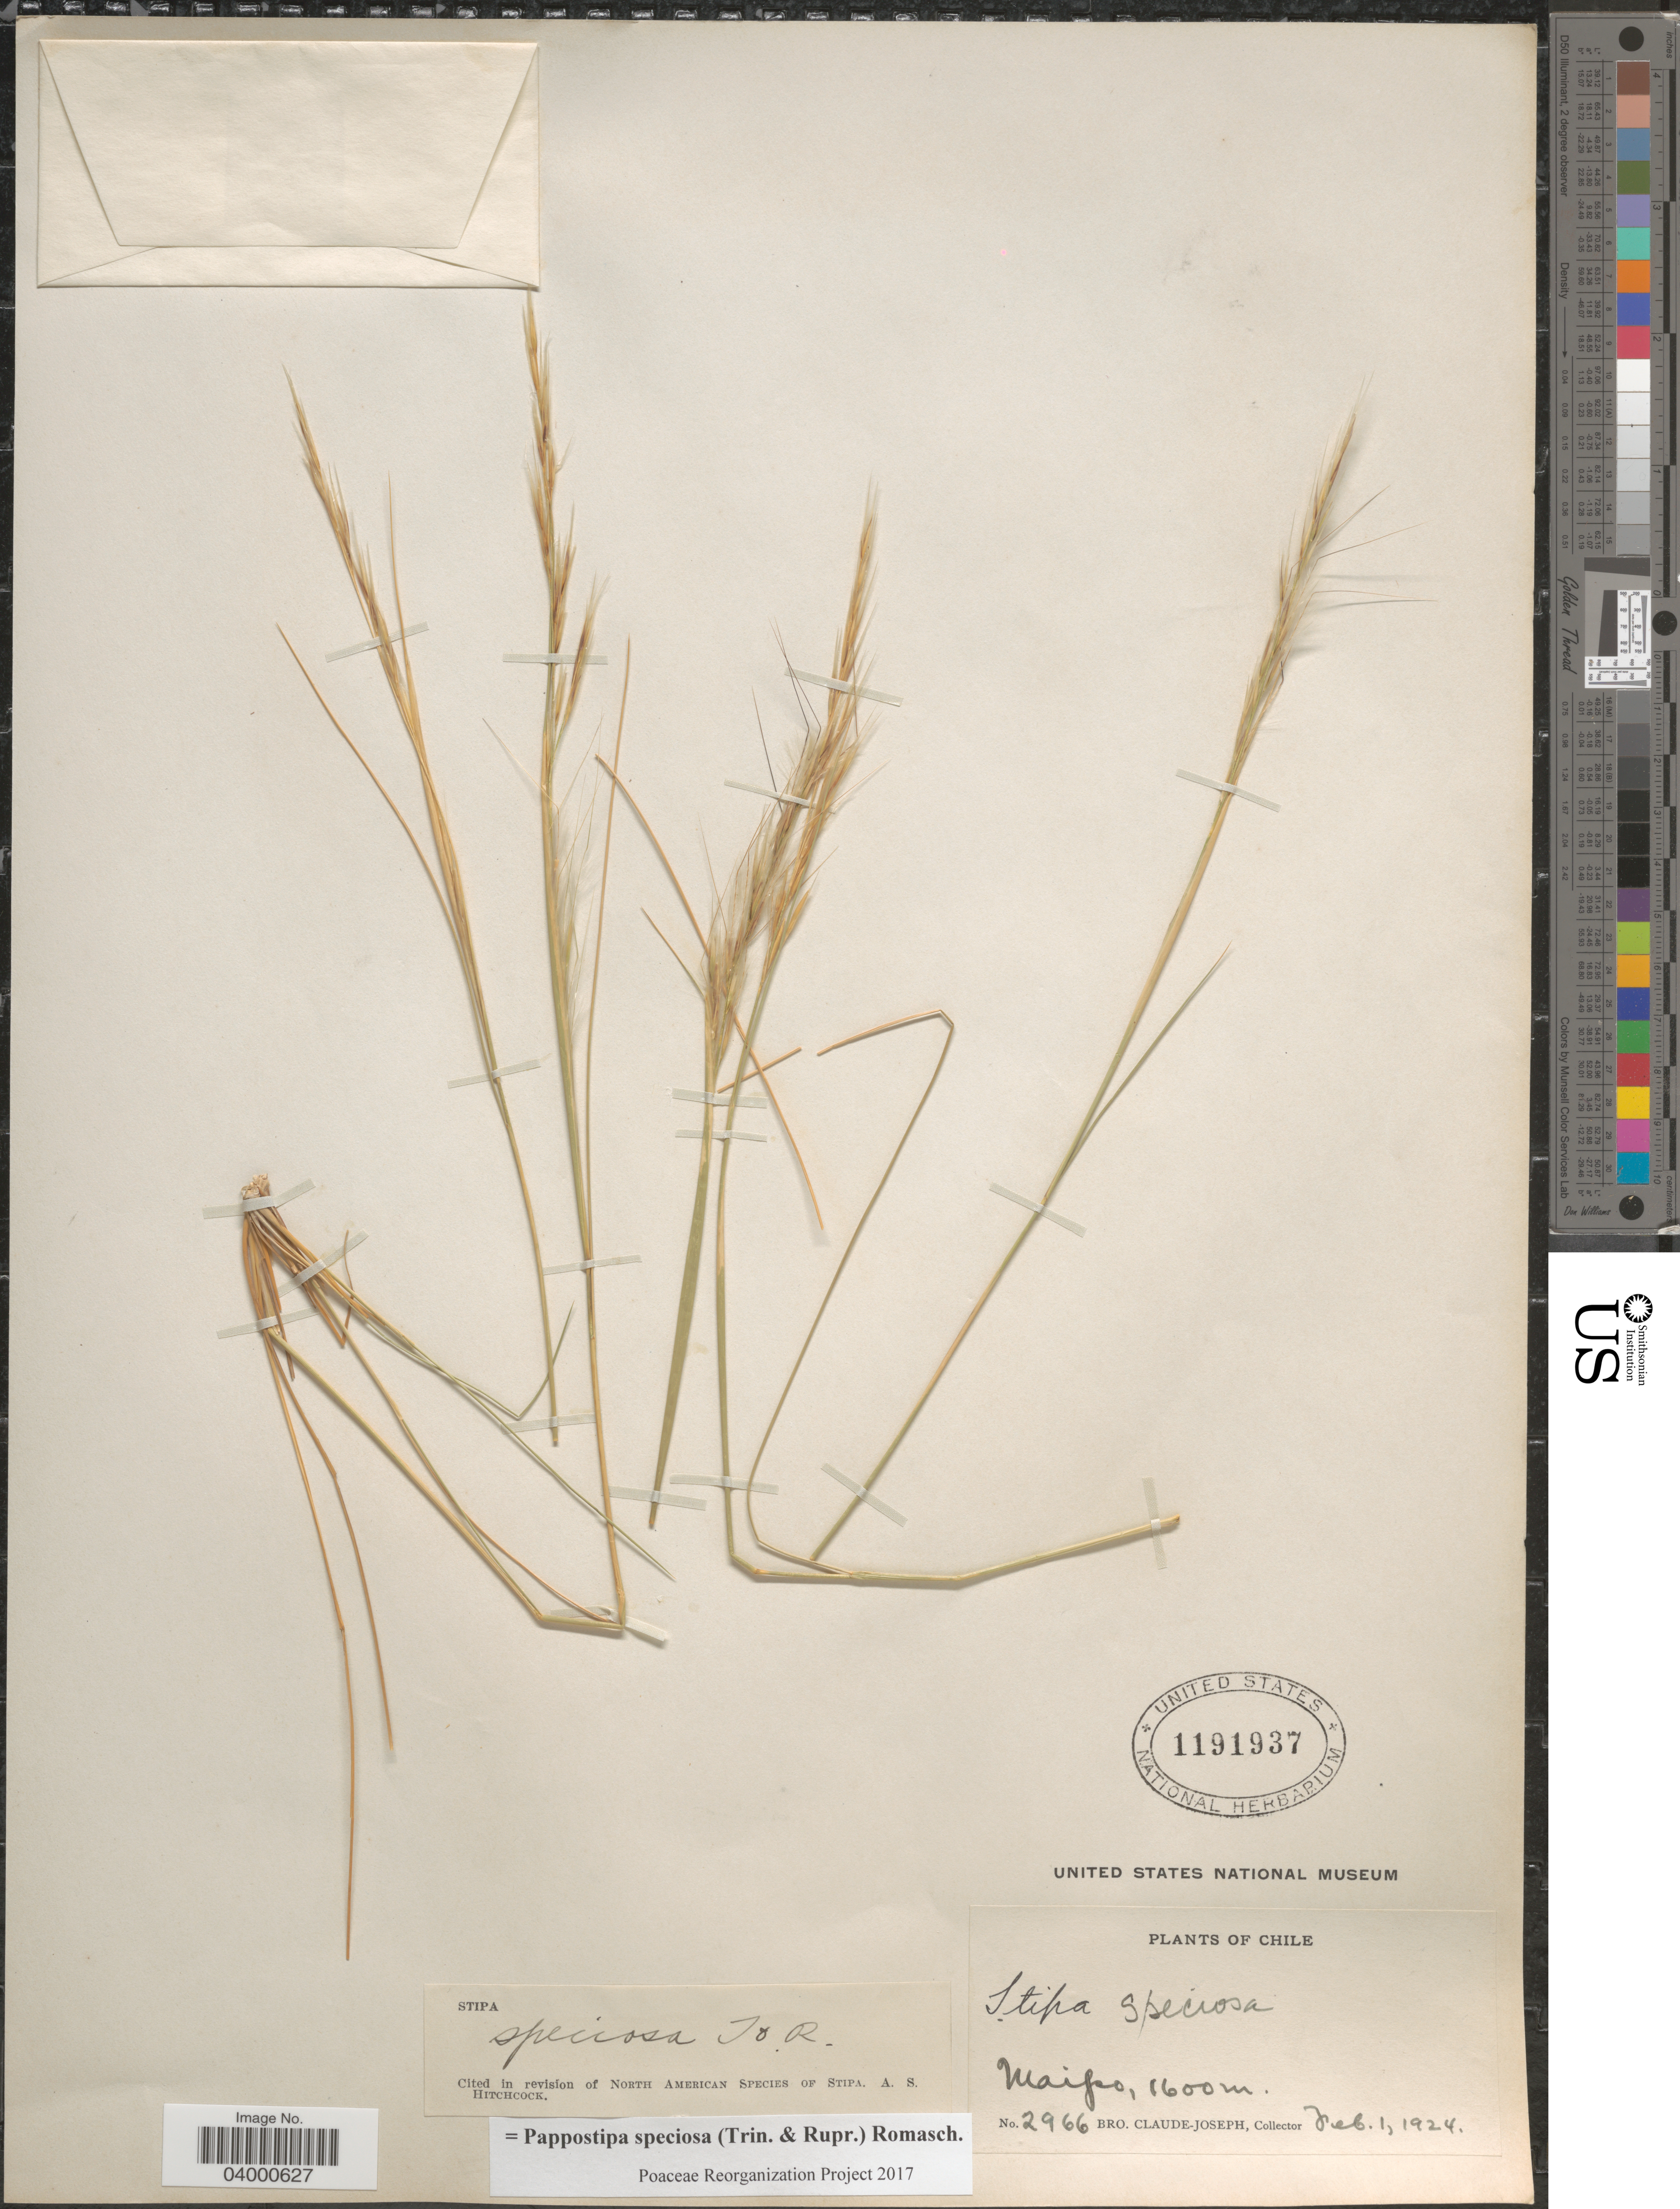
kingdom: Plantae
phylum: Tracheophyta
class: Liliopsida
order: Poales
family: Poaceae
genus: Pappostipa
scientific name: Pappostipa speciosa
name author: (Trin. & Rupr.) Romasch.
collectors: Bro. Claude-Joseph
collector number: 2966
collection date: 1924-02-01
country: Chile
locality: Maipo.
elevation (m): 1600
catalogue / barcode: US 1191937